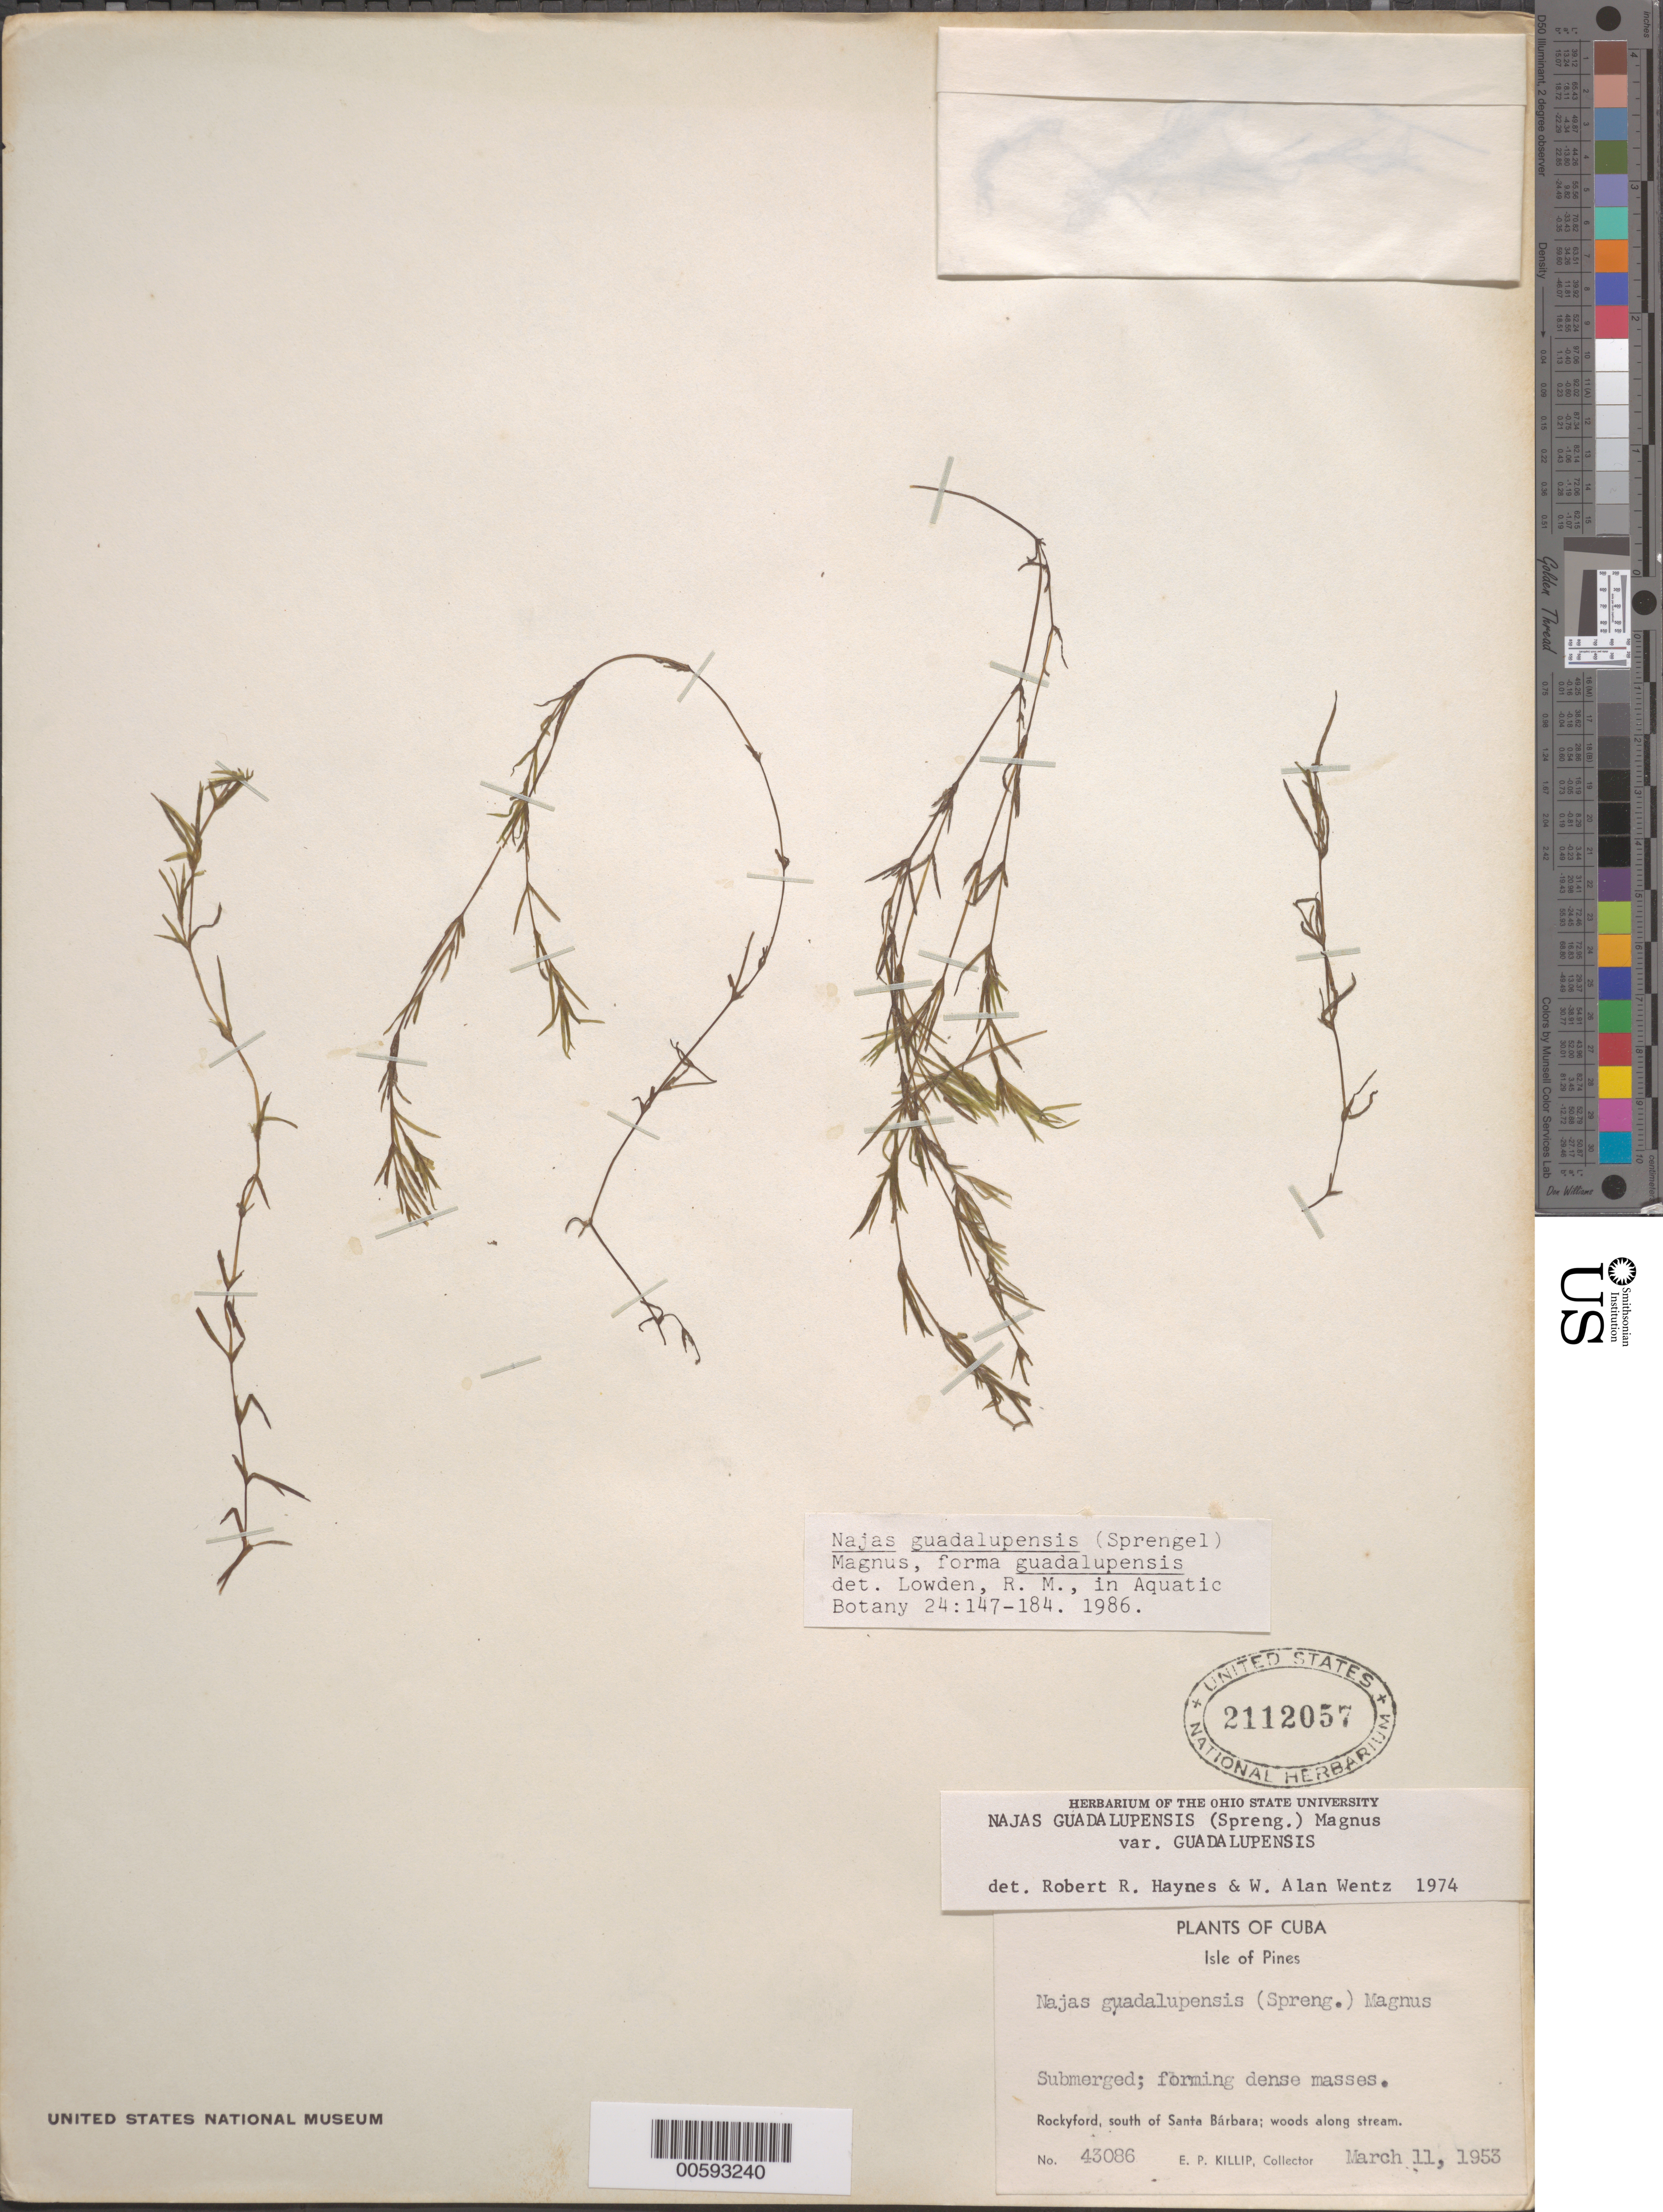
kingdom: Plantae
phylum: Tracheophyta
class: Liliopsida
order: Alismatales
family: Hydrocharitaceae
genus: Najas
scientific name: Najas guadalupensis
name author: (Spreng.) Magnus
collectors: E. P. Killip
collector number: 43086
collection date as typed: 11 Mar 1953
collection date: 1953-03-11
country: Cuba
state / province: Isla de La Juventud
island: Isla de La Juventud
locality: Rockyford, S of Santa Barbara. (Province originally recorded as Isla de Pinos.)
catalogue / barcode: US 2112057